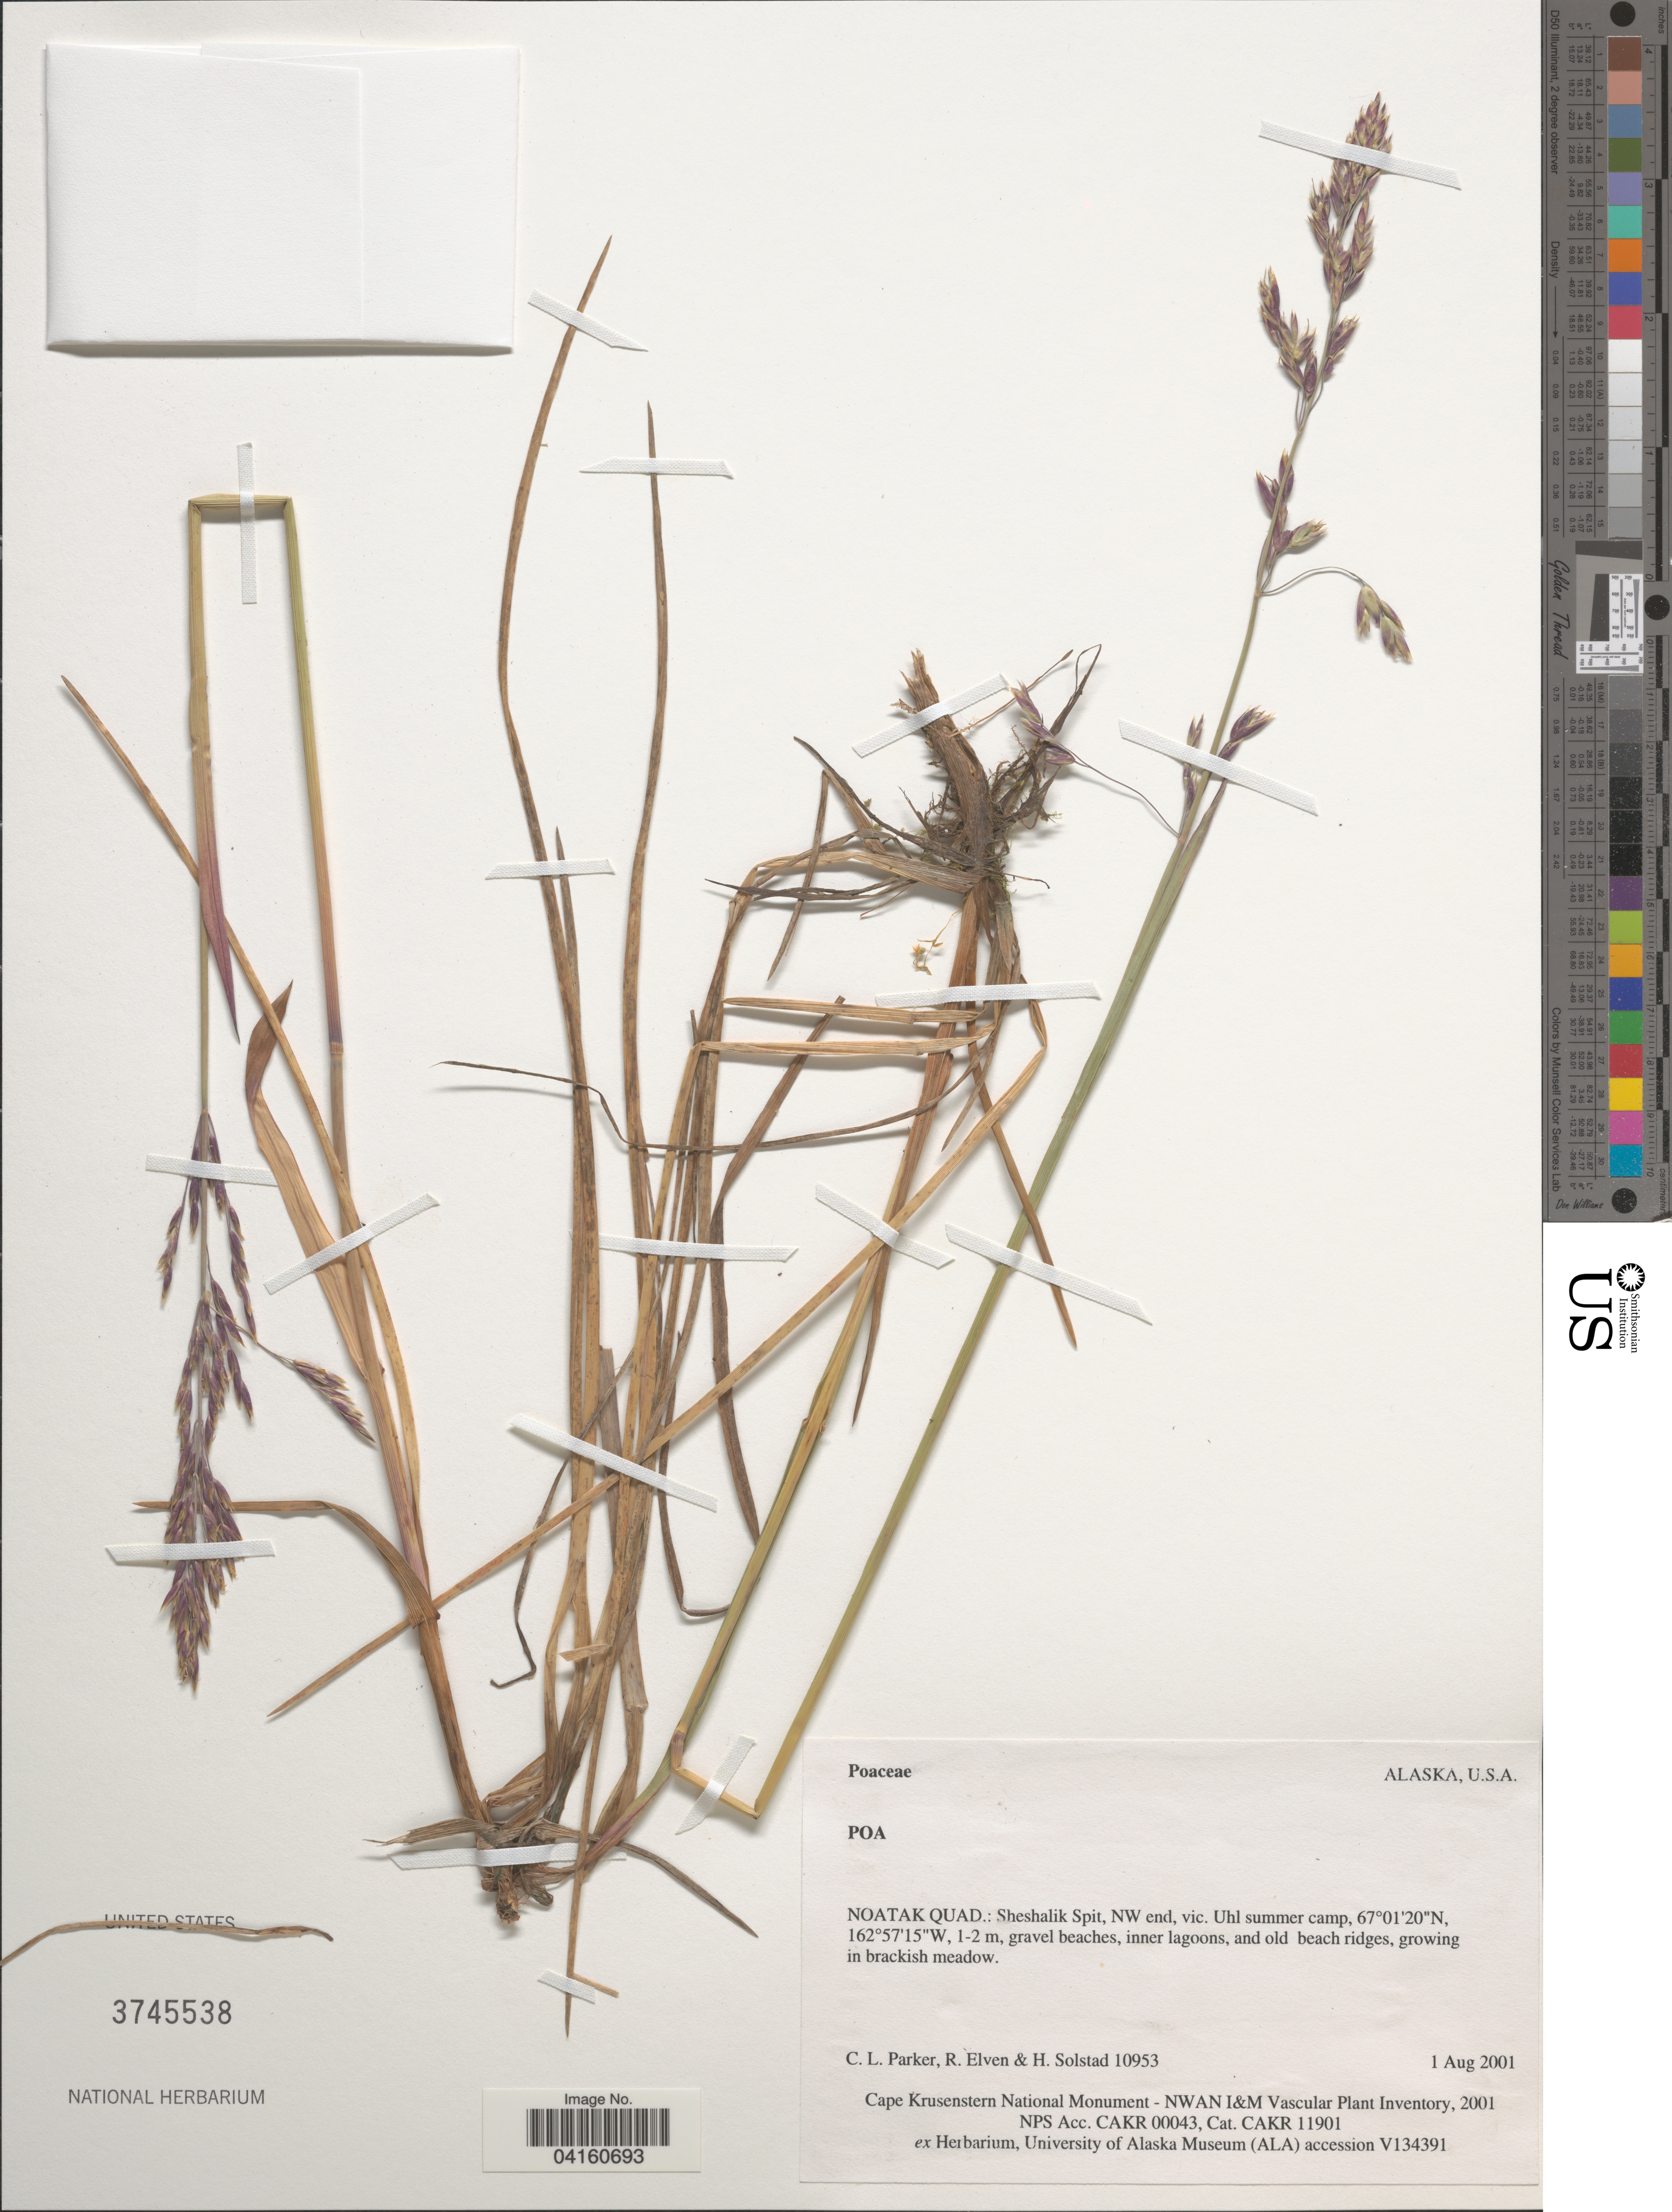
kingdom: Plantae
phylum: Tracheophyta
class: Liliopsida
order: Poales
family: Poaceae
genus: Poa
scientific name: Poa sp.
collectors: C. L. Parker, R. Elven & H. Solstad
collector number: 10953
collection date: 2001-08-01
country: United States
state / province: Alaska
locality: Noatak Quad.: Sheshalik Spit, NW end, vic. Uhl summer camp, gravel beaches, inner lagoons, and old beach ridges.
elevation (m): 1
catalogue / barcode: US 3745538